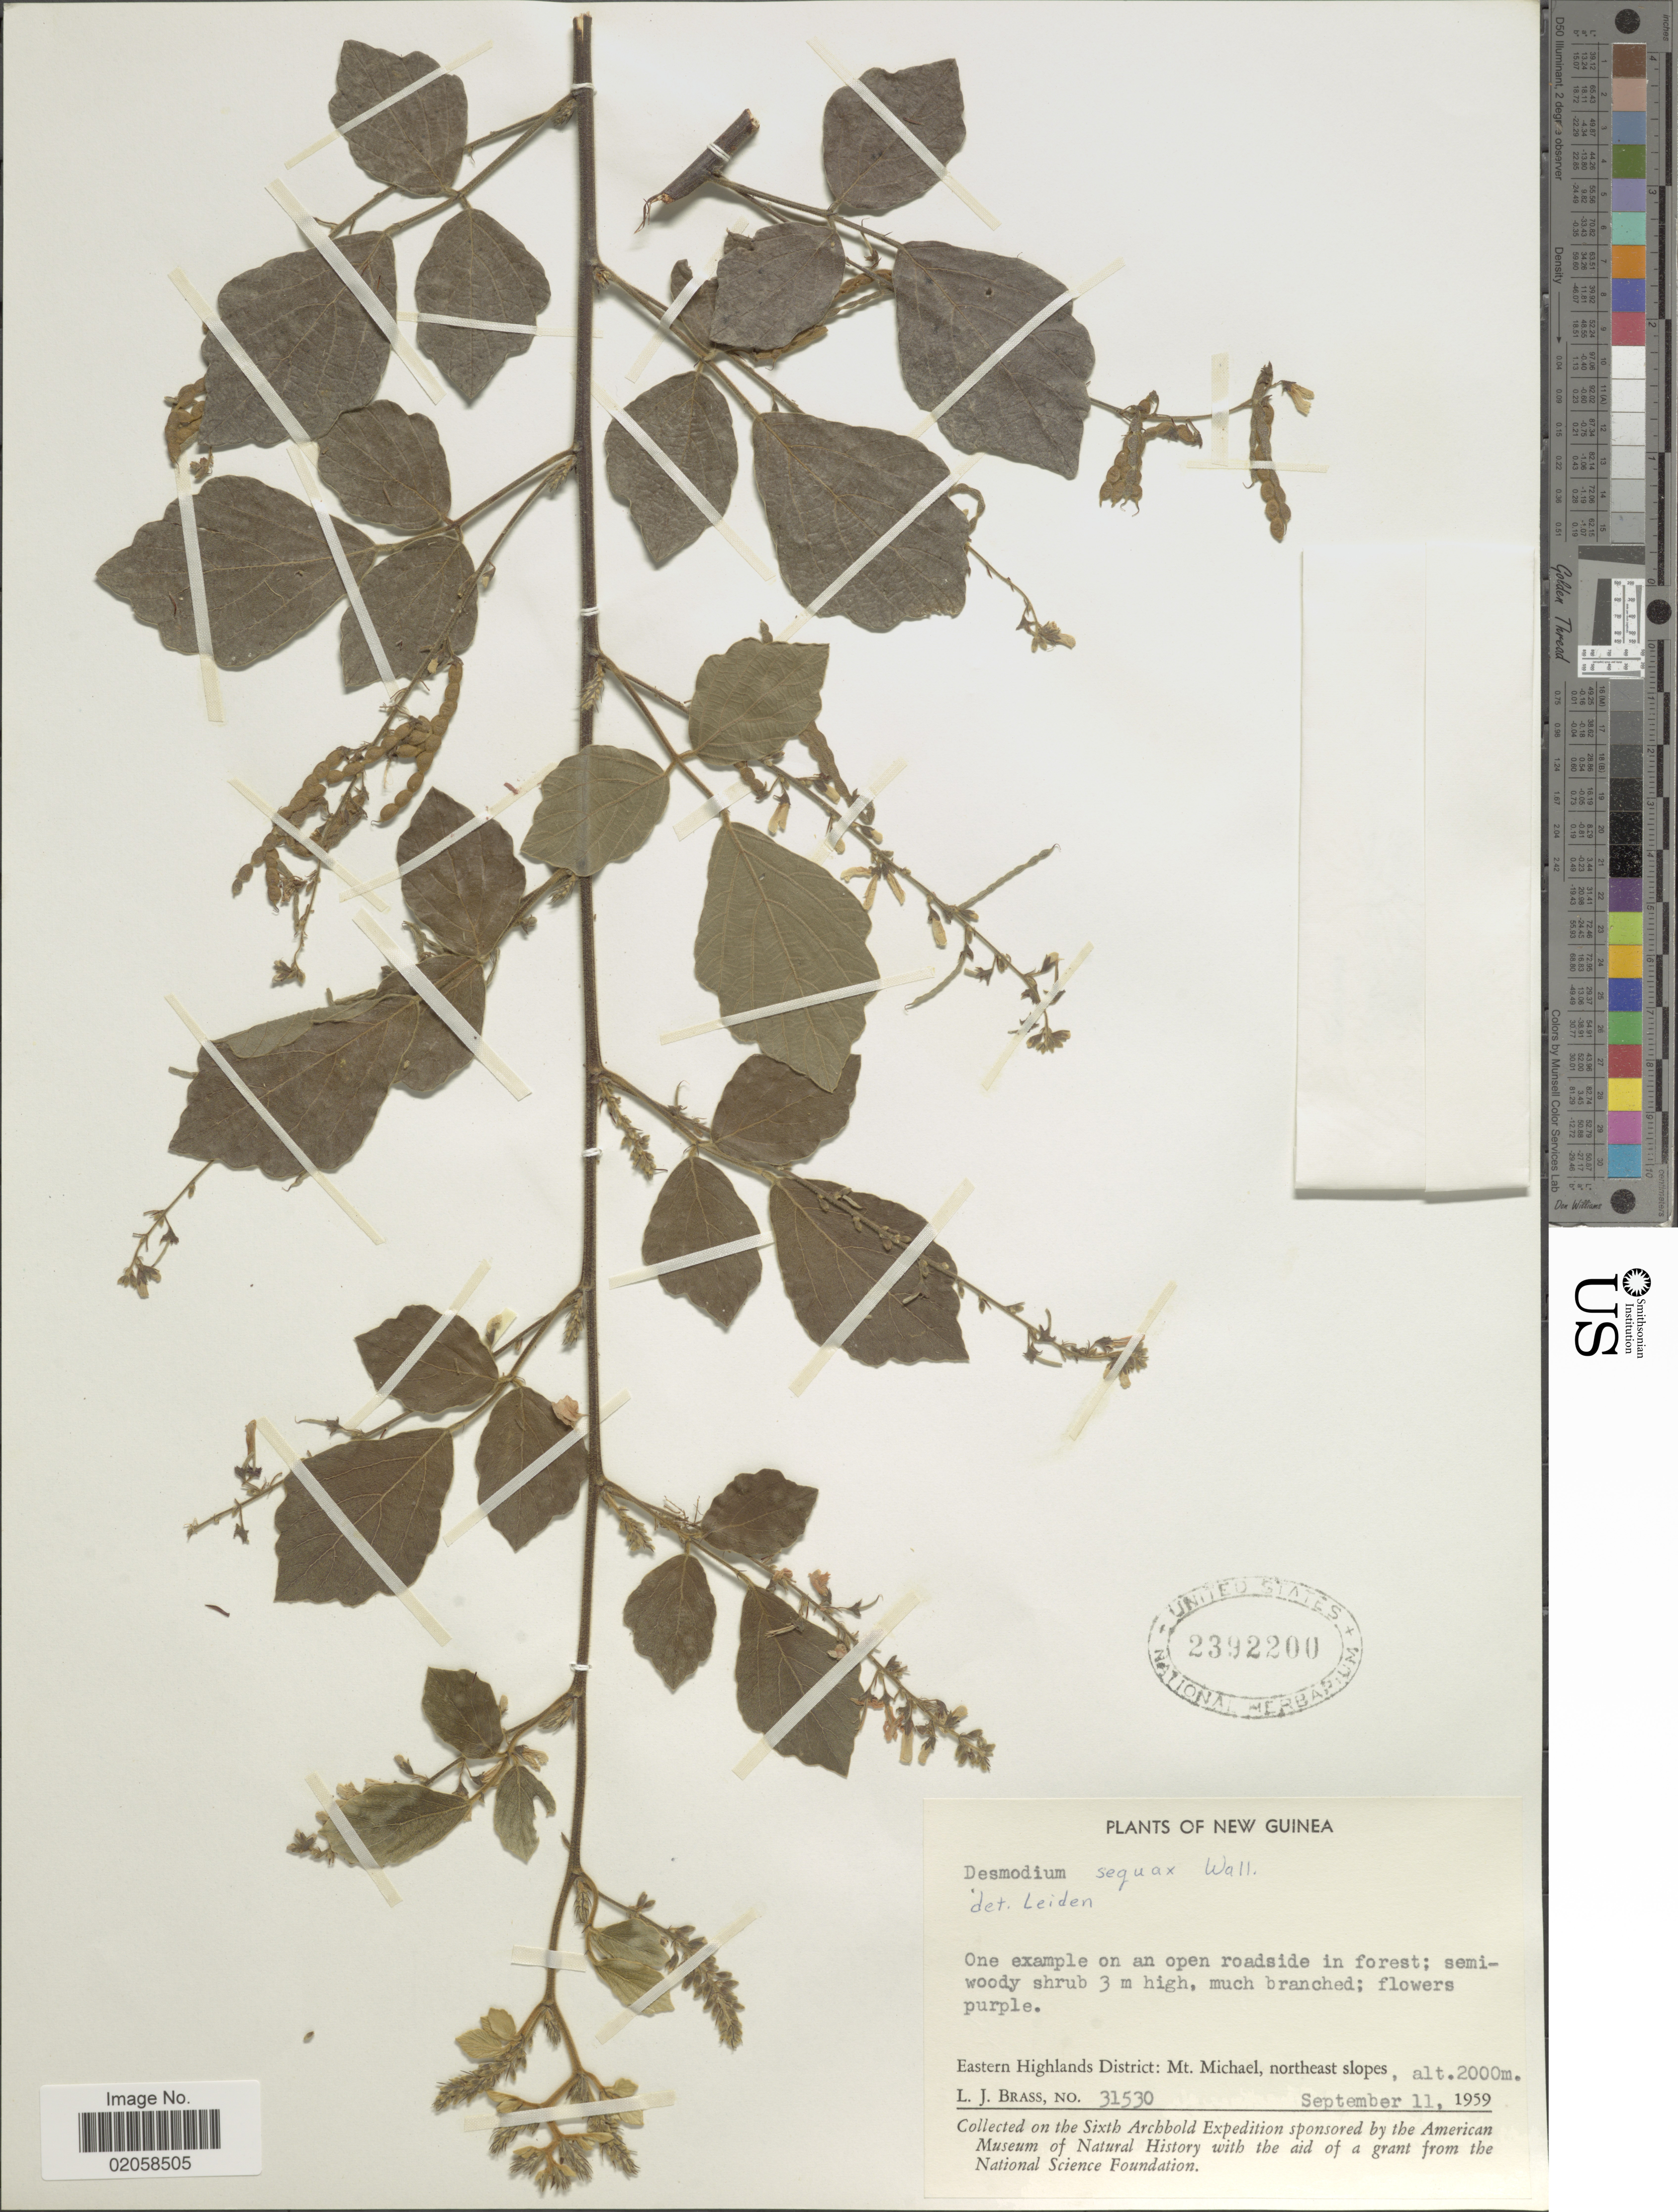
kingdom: Plantae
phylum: Tracheophyta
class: Magnoliopsida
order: Fabales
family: Fabaceae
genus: Puhuaea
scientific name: Puhuaea sequax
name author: (Wall.) H. Ohashi & K. Ohashi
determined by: Strong, Mark T., (BOT), Smithsonian Institution - National Museum of Natural History (UNITED STATES)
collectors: L. J. Brass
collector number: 31530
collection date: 1959-09-11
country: Papua New Guinea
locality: New Guinea, Eastern Highlands District: Mt. Michael, northeast slopes.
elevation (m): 2000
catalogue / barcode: US 2392200